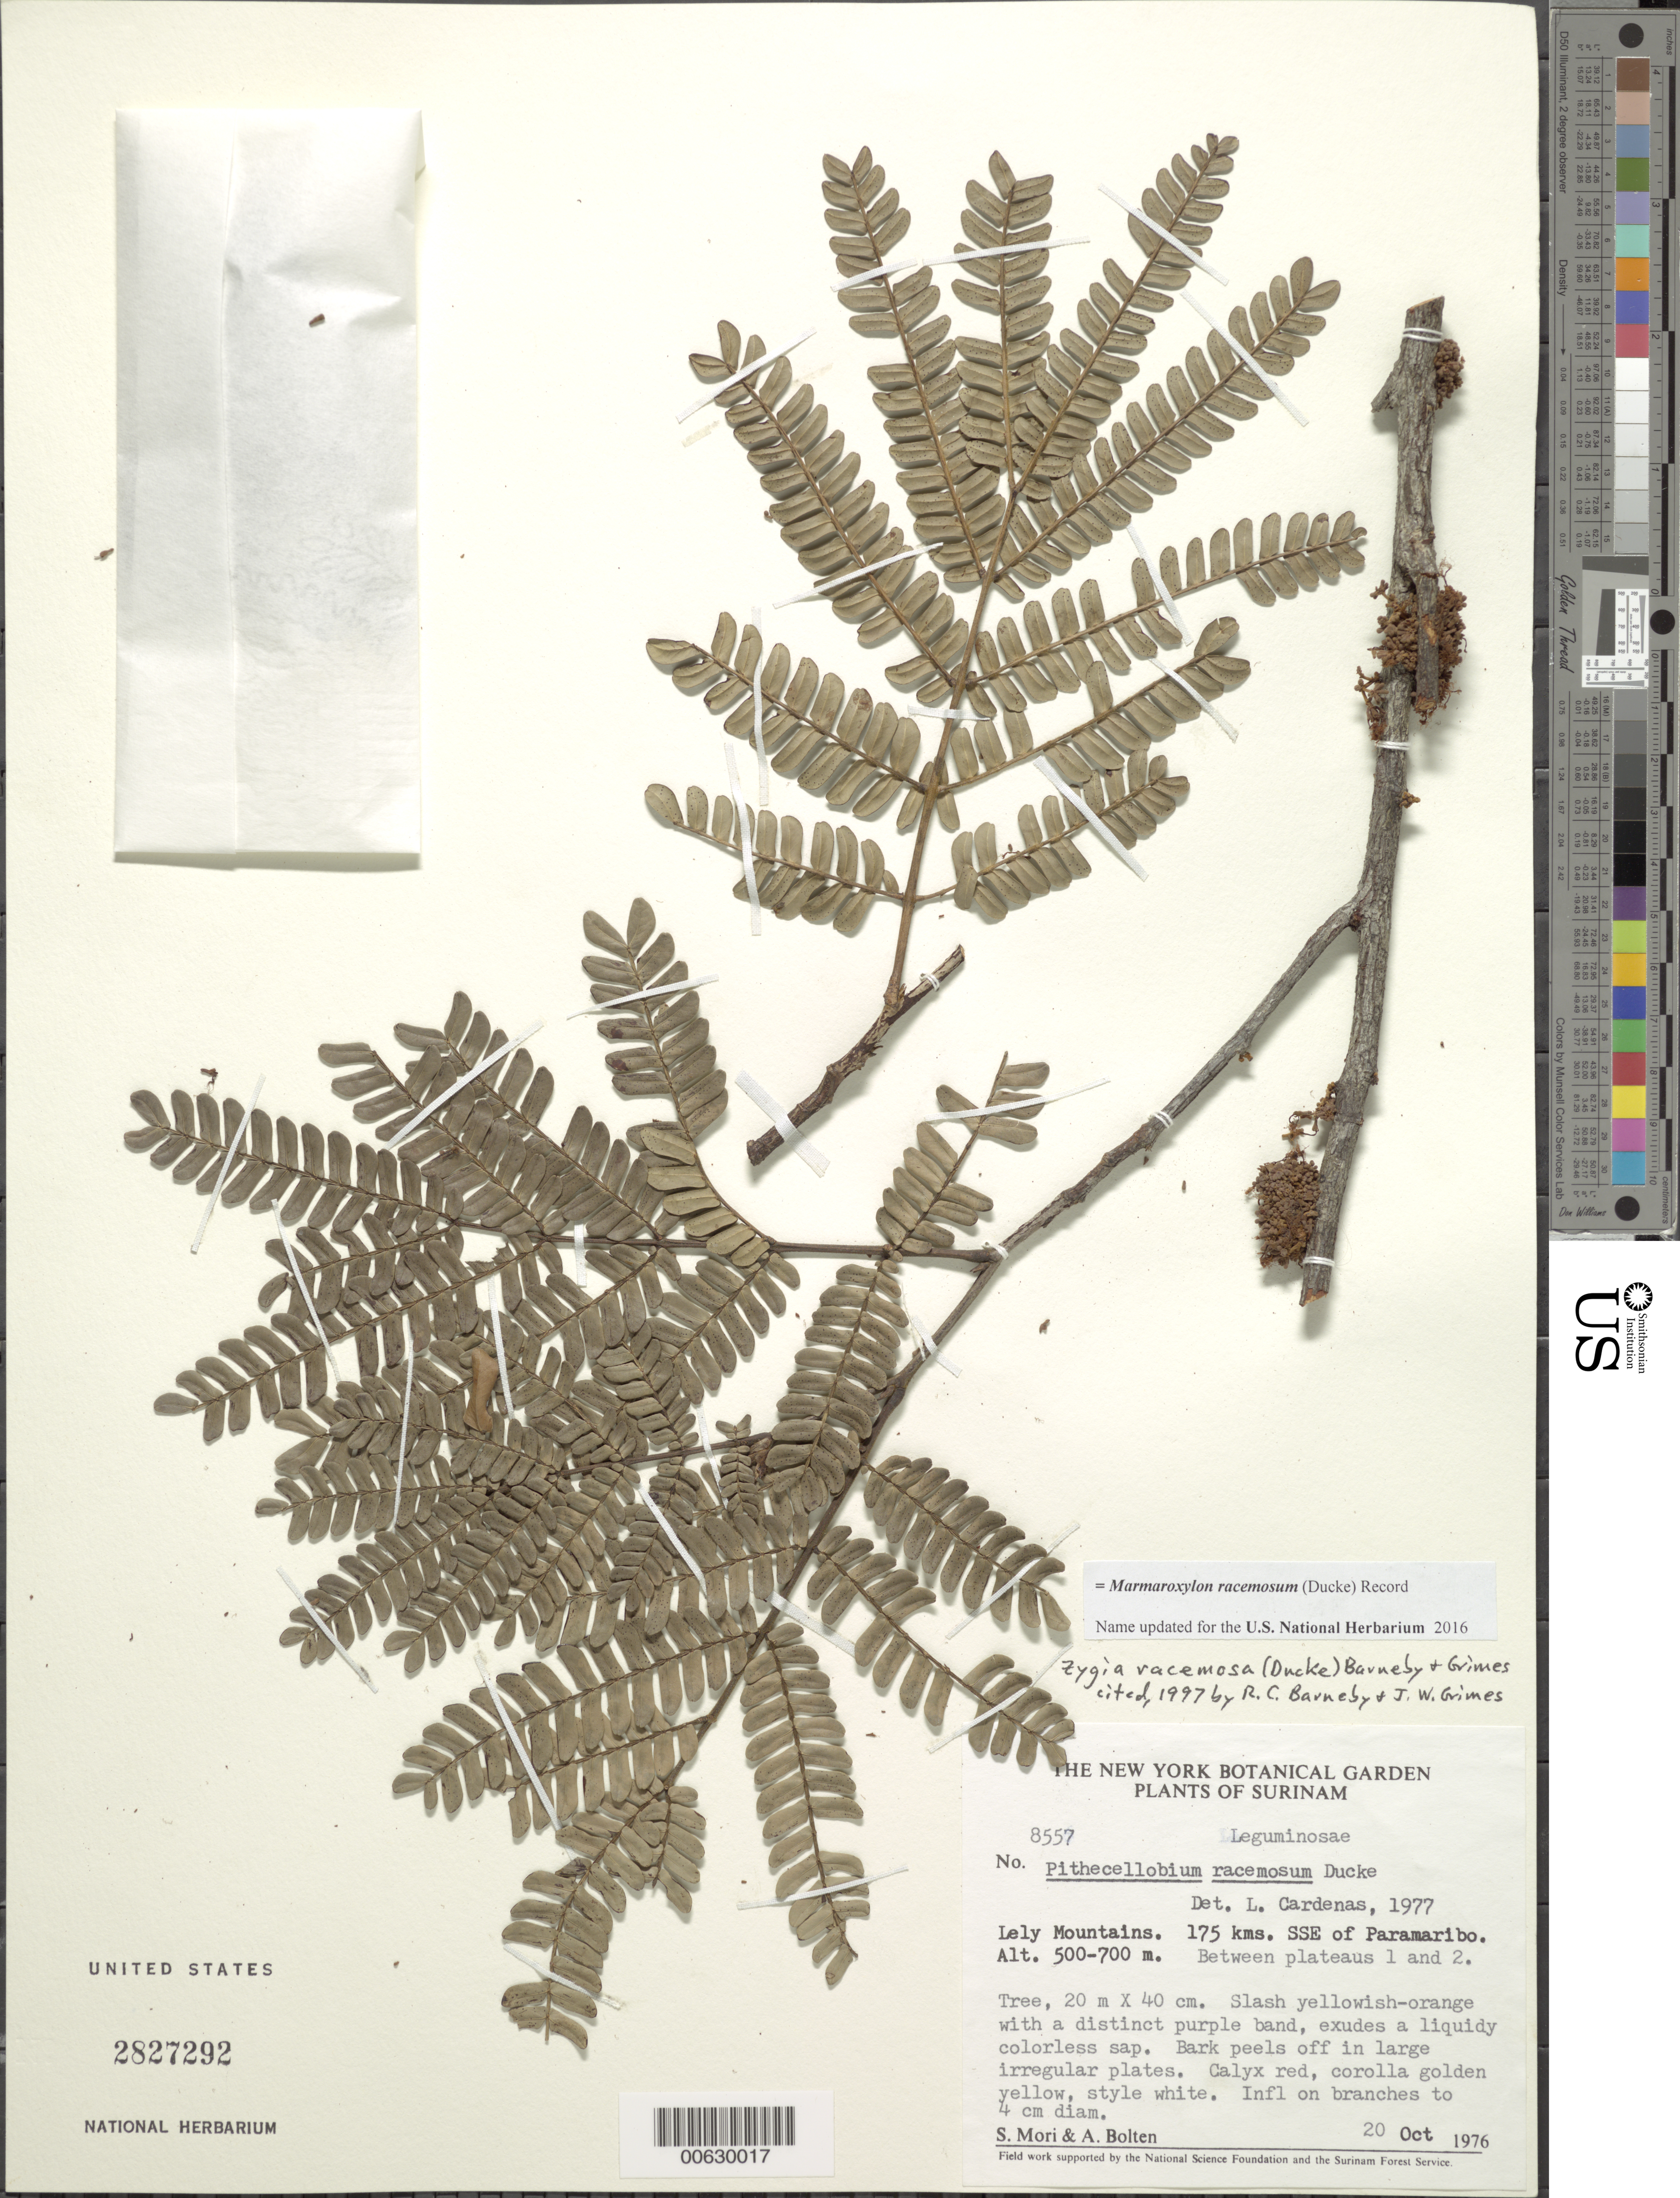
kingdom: Plantae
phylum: Tracheophyta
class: Magnoliopsida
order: Fabales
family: Fabaceae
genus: Zygia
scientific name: Zygia racemosa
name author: (Ducke) Barneby & J.W. Grimes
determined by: Barneby, R. C.; Grimes, J. W.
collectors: S. Mori & A. Bolten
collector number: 8557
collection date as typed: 20-Oct-76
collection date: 1976-10-20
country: Suriname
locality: Lely Mts., 175 km SSE of Paramaribo, betw. plateaus 1 & 2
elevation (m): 500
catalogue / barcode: US 2827292